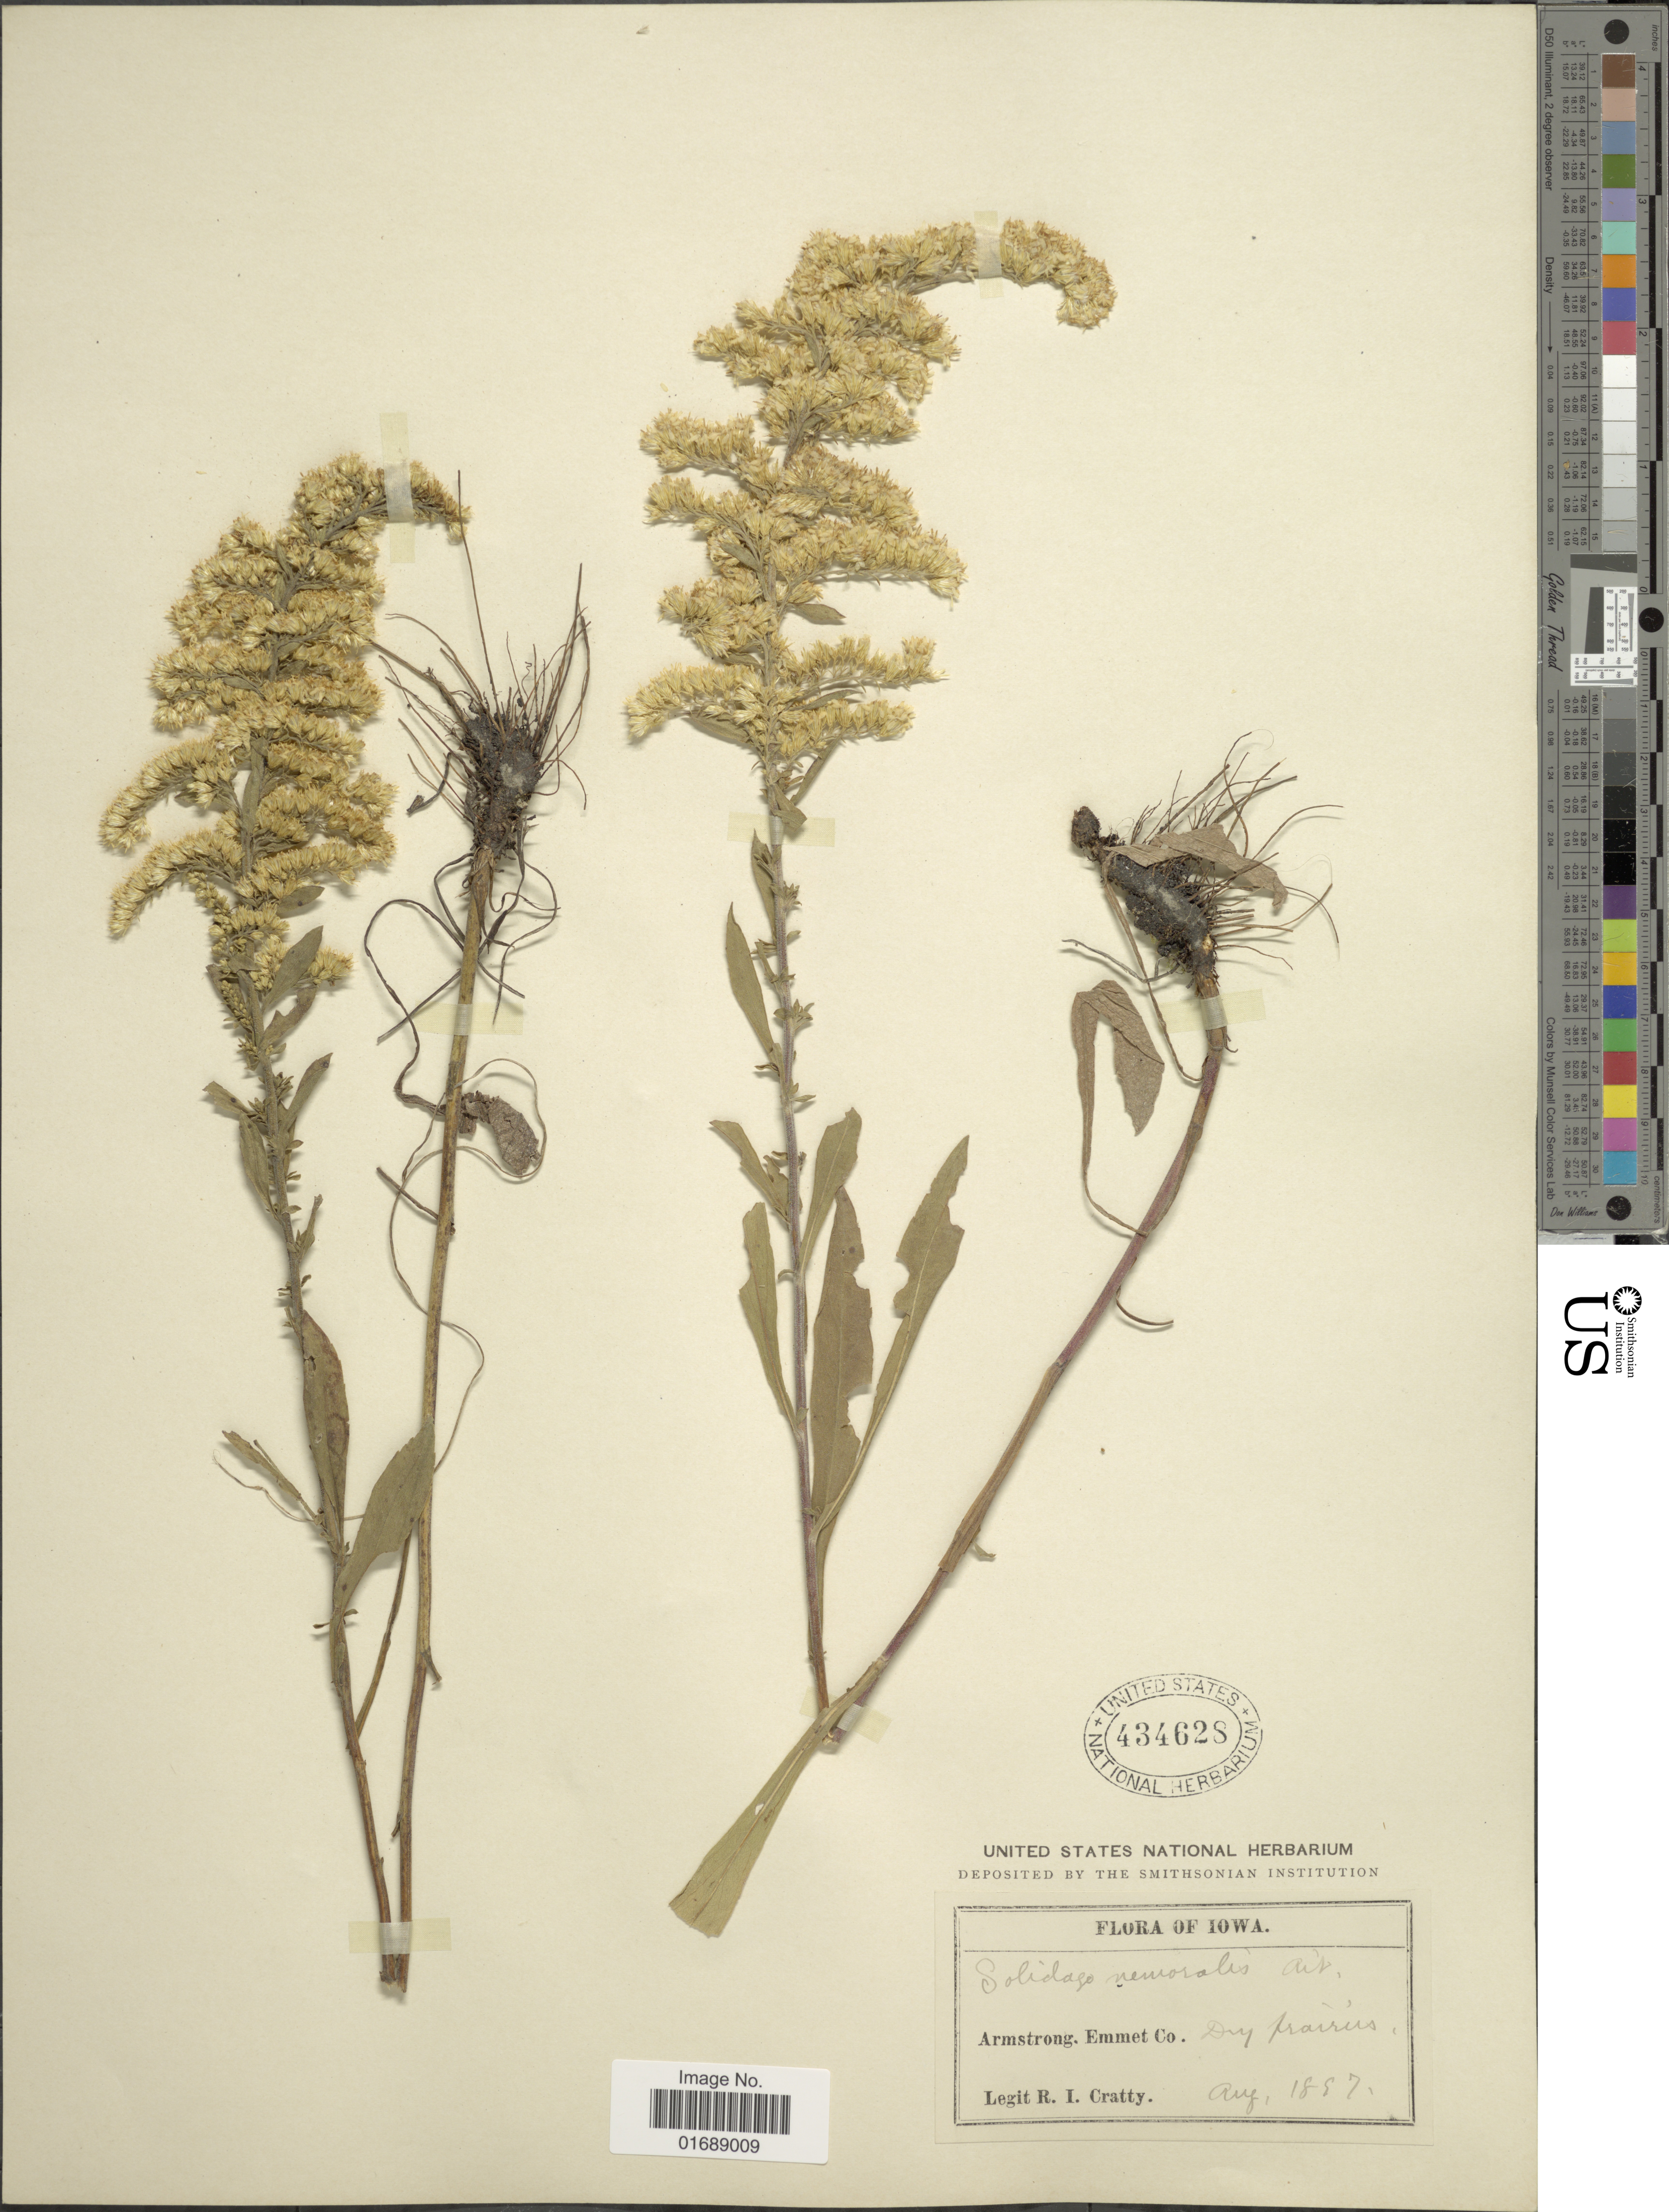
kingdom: Plantae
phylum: Tracheophyta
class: Magnoliopsida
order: Asterales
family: Asteraceae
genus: Solidago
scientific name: Solidago nemoralis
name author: Aiton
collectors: R. Cratty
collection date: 1887-08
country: United States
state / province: Iowa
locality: Armstrong, Emmet Co.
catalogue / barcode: US 434628